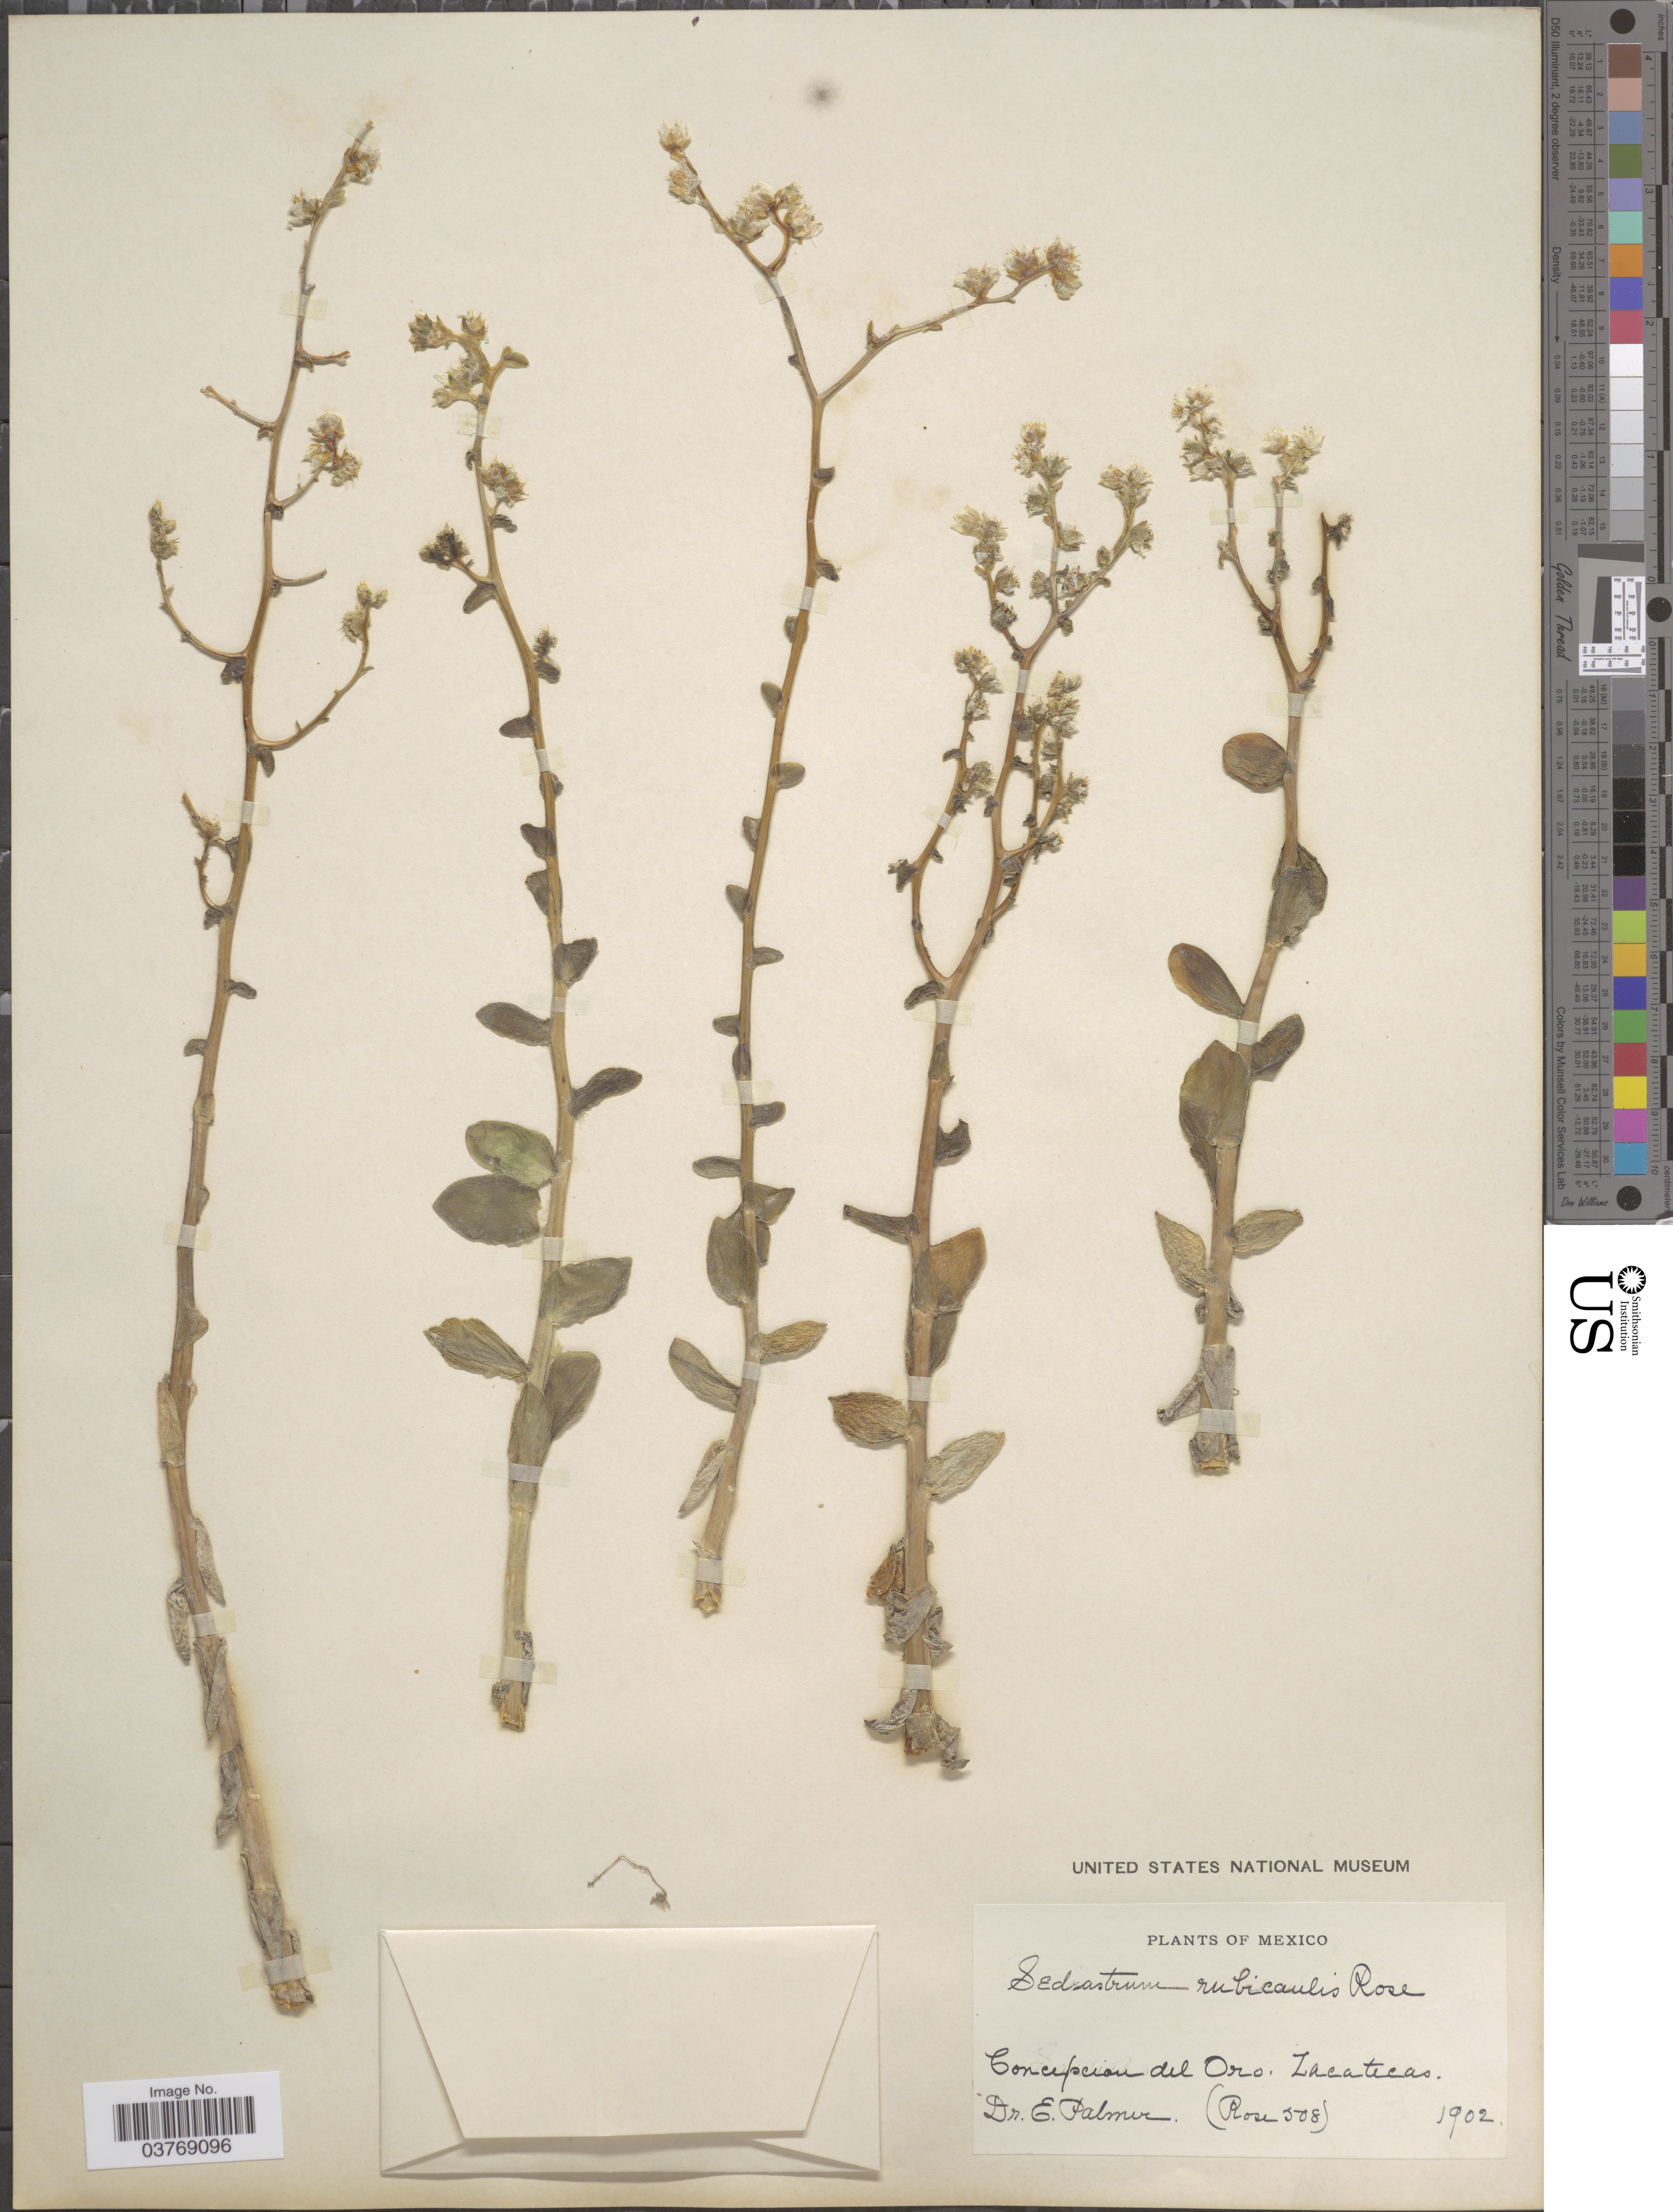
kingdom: Plantae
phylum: Tracheophyta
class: Magnoliopsida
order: Saxifragales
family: Crassulaceae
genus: Sedum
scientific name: Sedum rubricaule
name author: (Rose) Praeger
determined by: Strong, Mark T., (BOT), Smithsonian Institution - National Museum of Natural History (UNITED STATES)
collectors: E. Palmer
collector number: Rose508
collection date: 1902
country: Mexico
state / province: Zacatecas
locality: Concepcion del Oro.